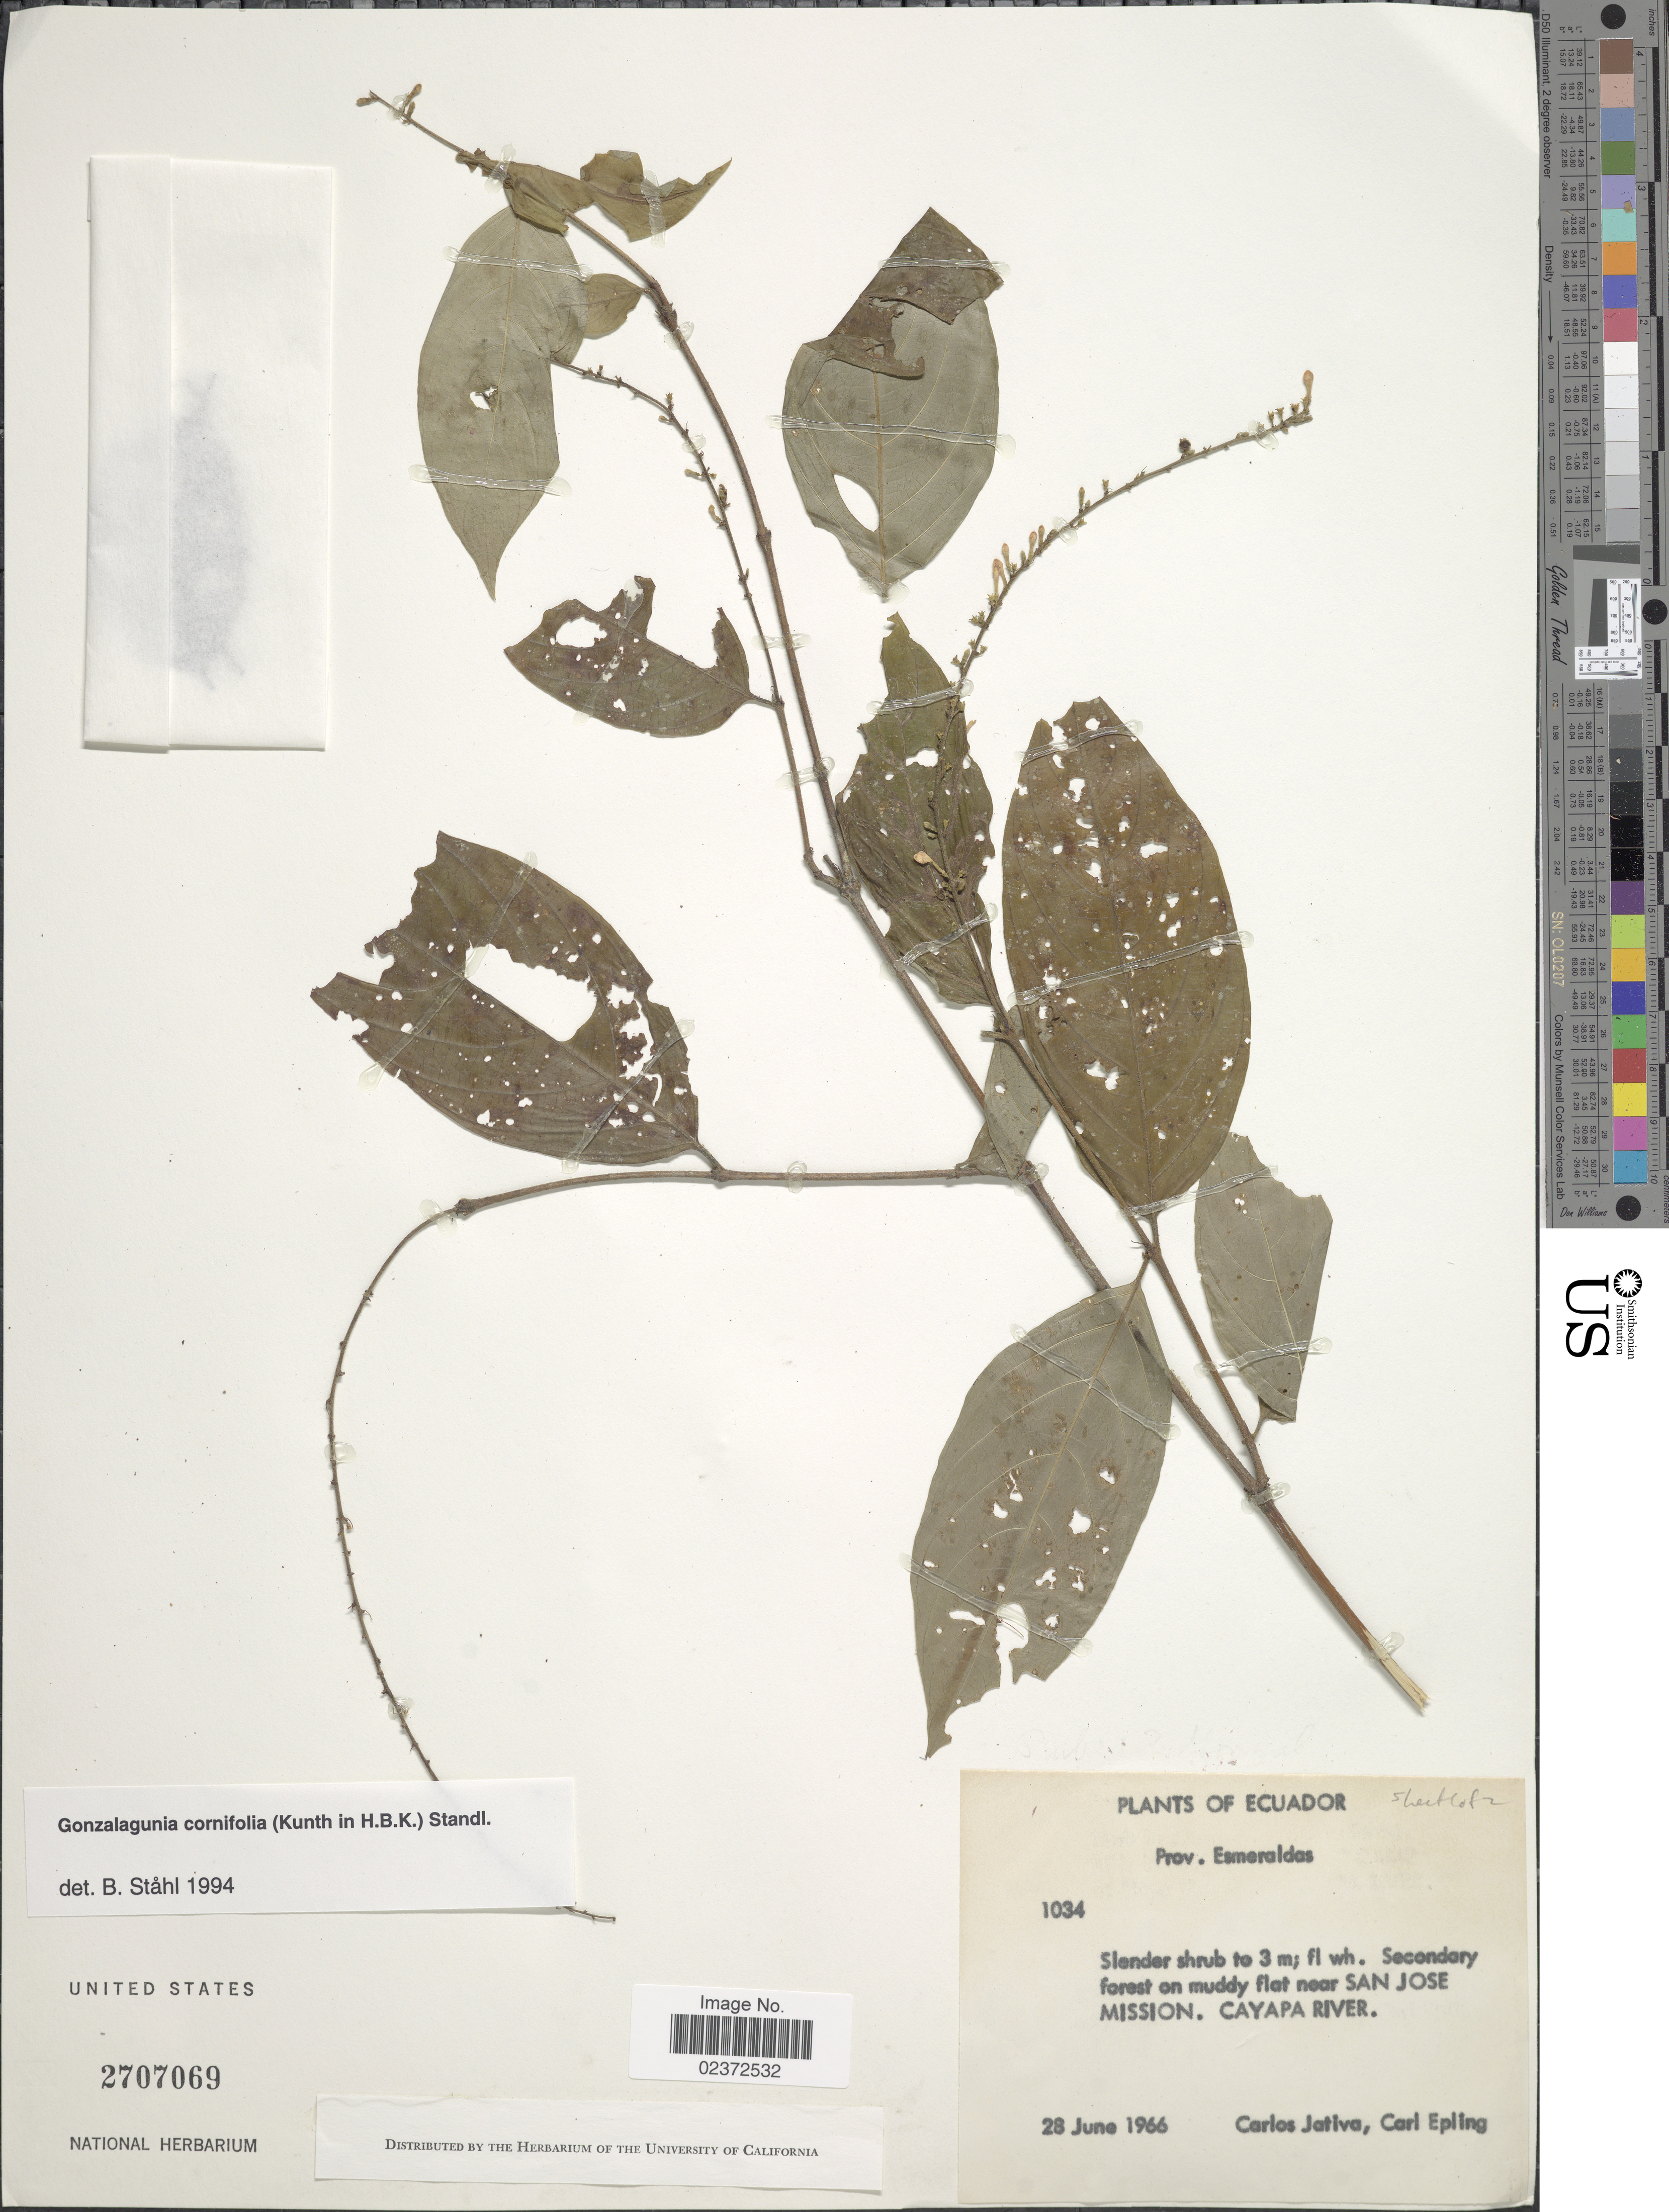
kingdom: Plantae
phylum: Tracheophyta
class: Magnoliopsida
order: Gentianales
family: Rubiaceae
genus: Gonzalagunia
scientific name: Gonzalagunia cornifolia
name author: (Kunth) Standl.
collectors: C. D. Játiva & C. C. Epling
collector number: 1034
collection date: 1966-06-28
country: Ecuador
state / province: Esmeraldas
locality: Secondary forest on muddy flat near San Jose Mission, Cayapa River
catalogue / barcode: US 2707069